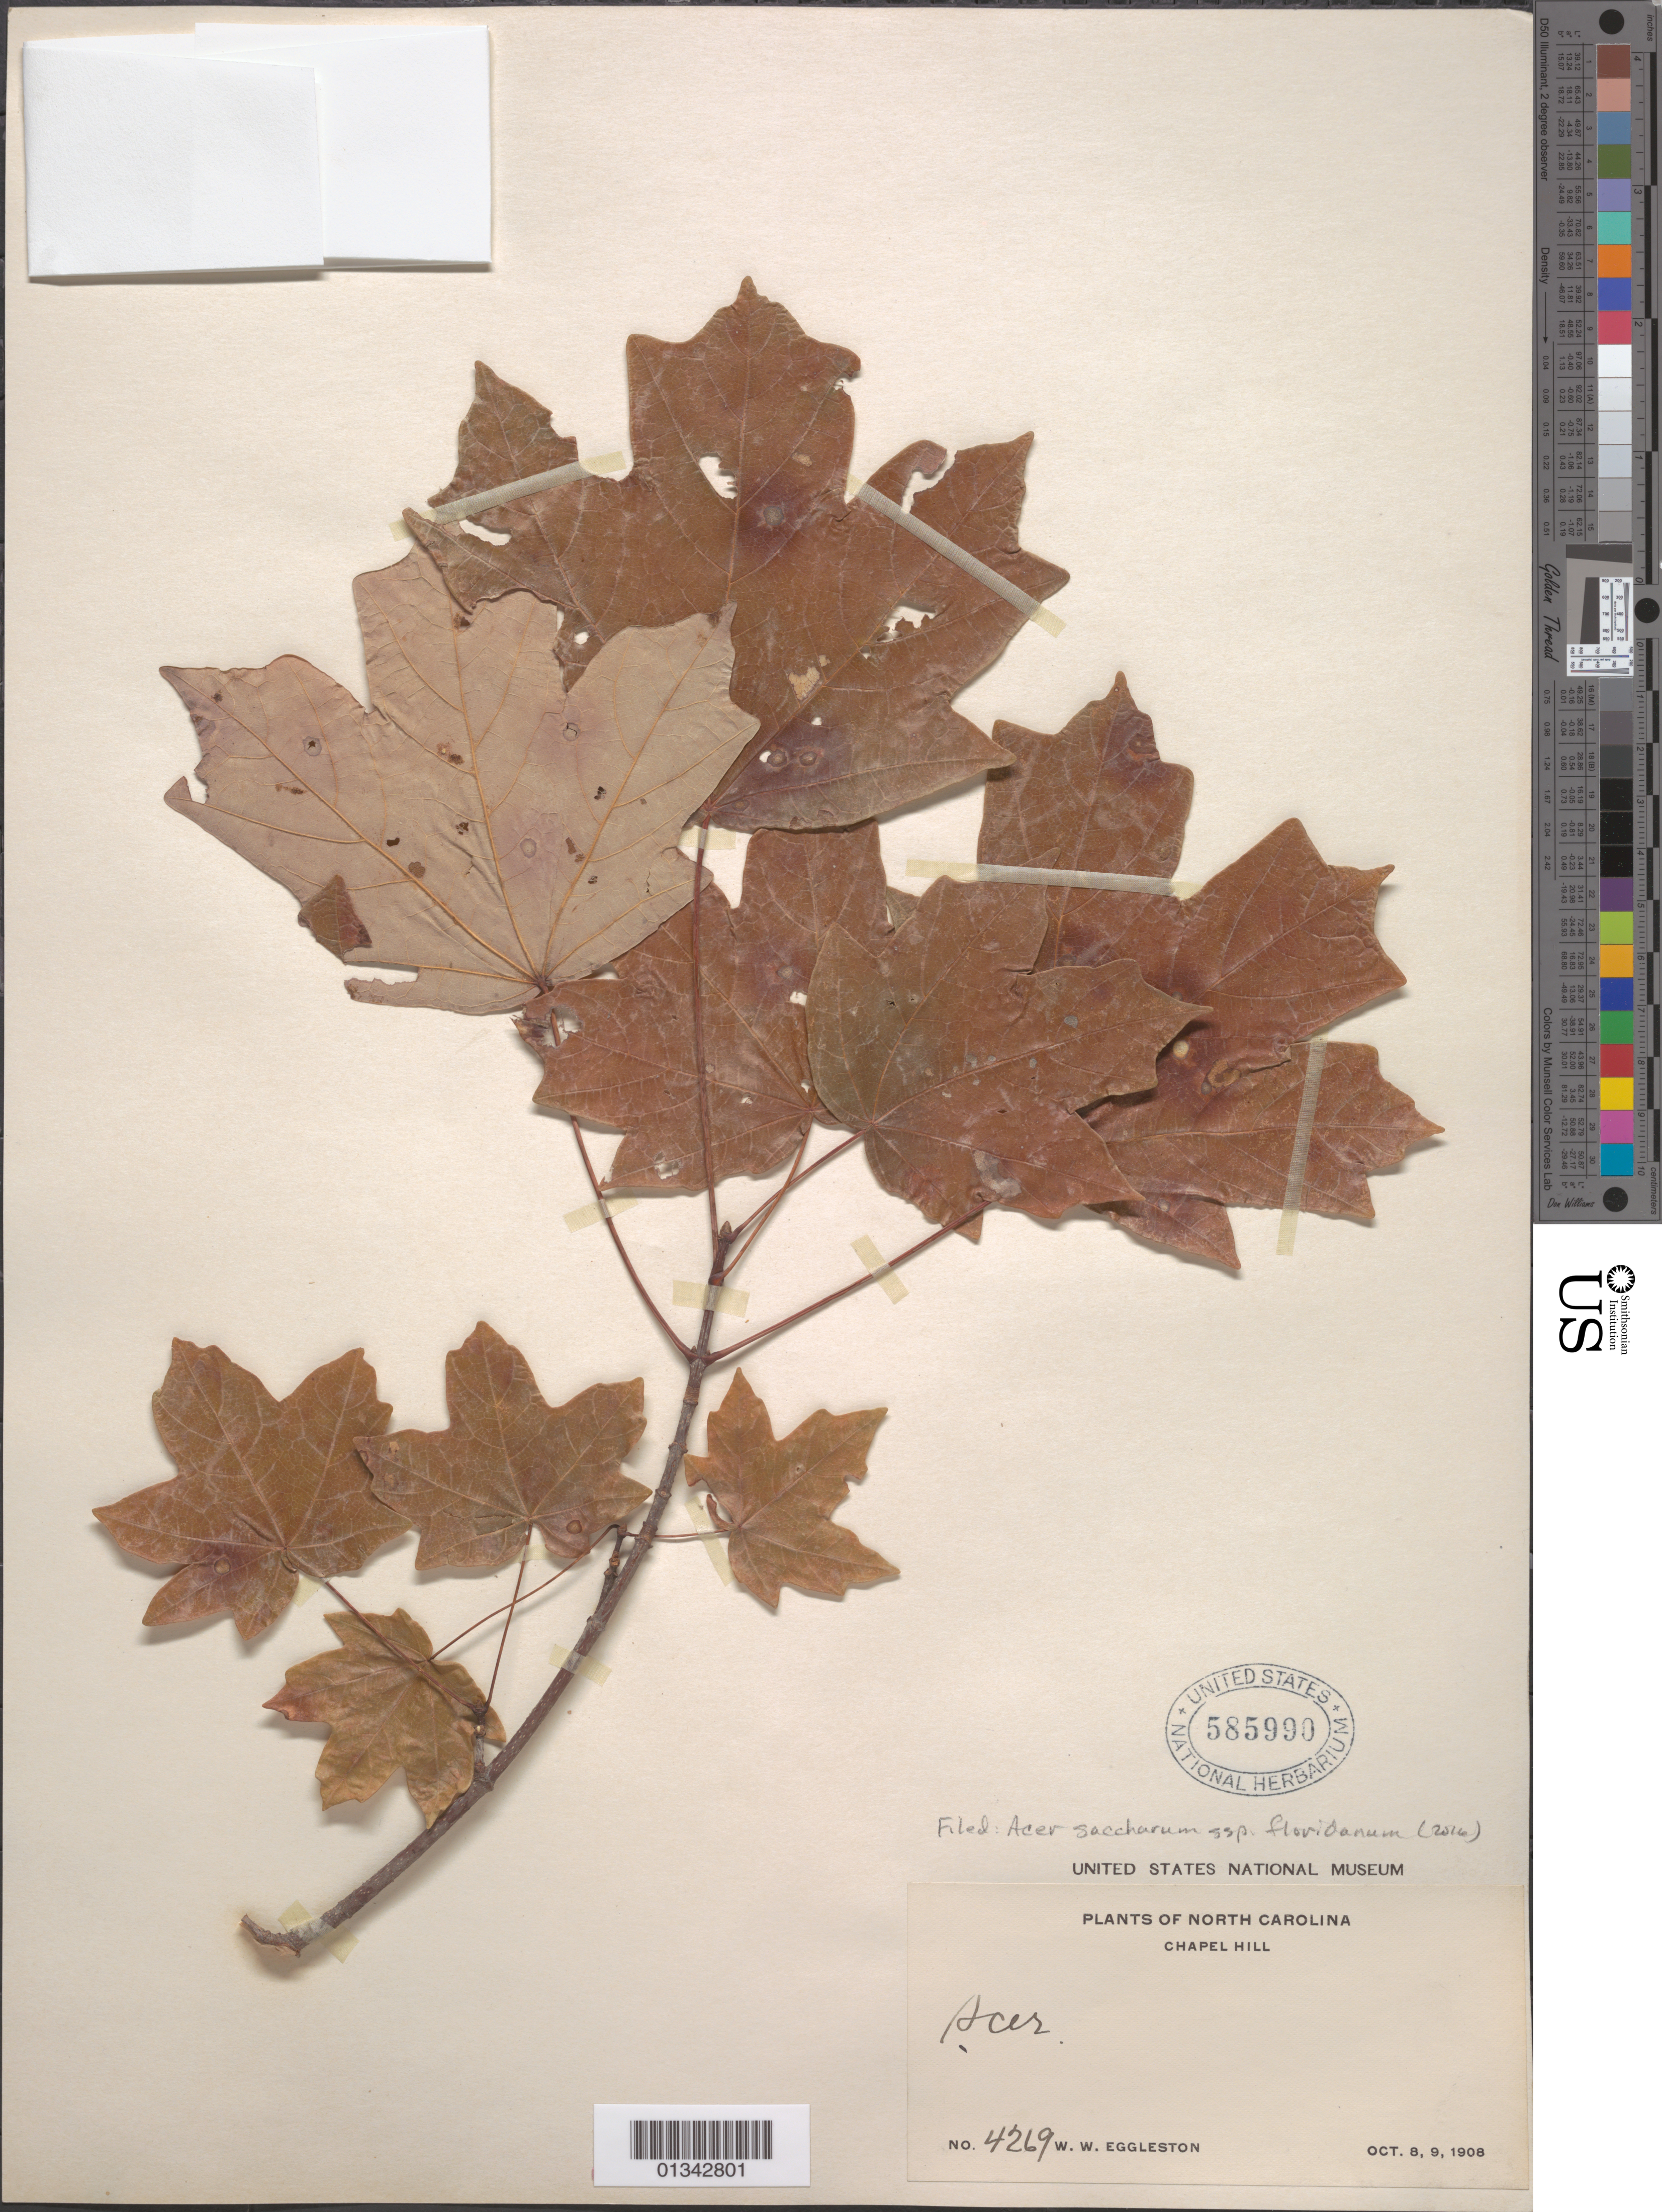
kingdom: Plantae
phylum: Tracheophyta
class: Magnoliopsida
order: Sapindales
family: Sapindaceae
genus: Acer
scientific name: Acer saccharum subsp. floridanum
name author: (Chapm.) Desmarais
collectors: W. W. Eggleston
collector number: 4269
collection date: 1908-10-08/1908-10-09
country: United States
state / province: North Carolina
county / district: Orange County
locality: Chapel Hill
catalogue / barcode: US 585990